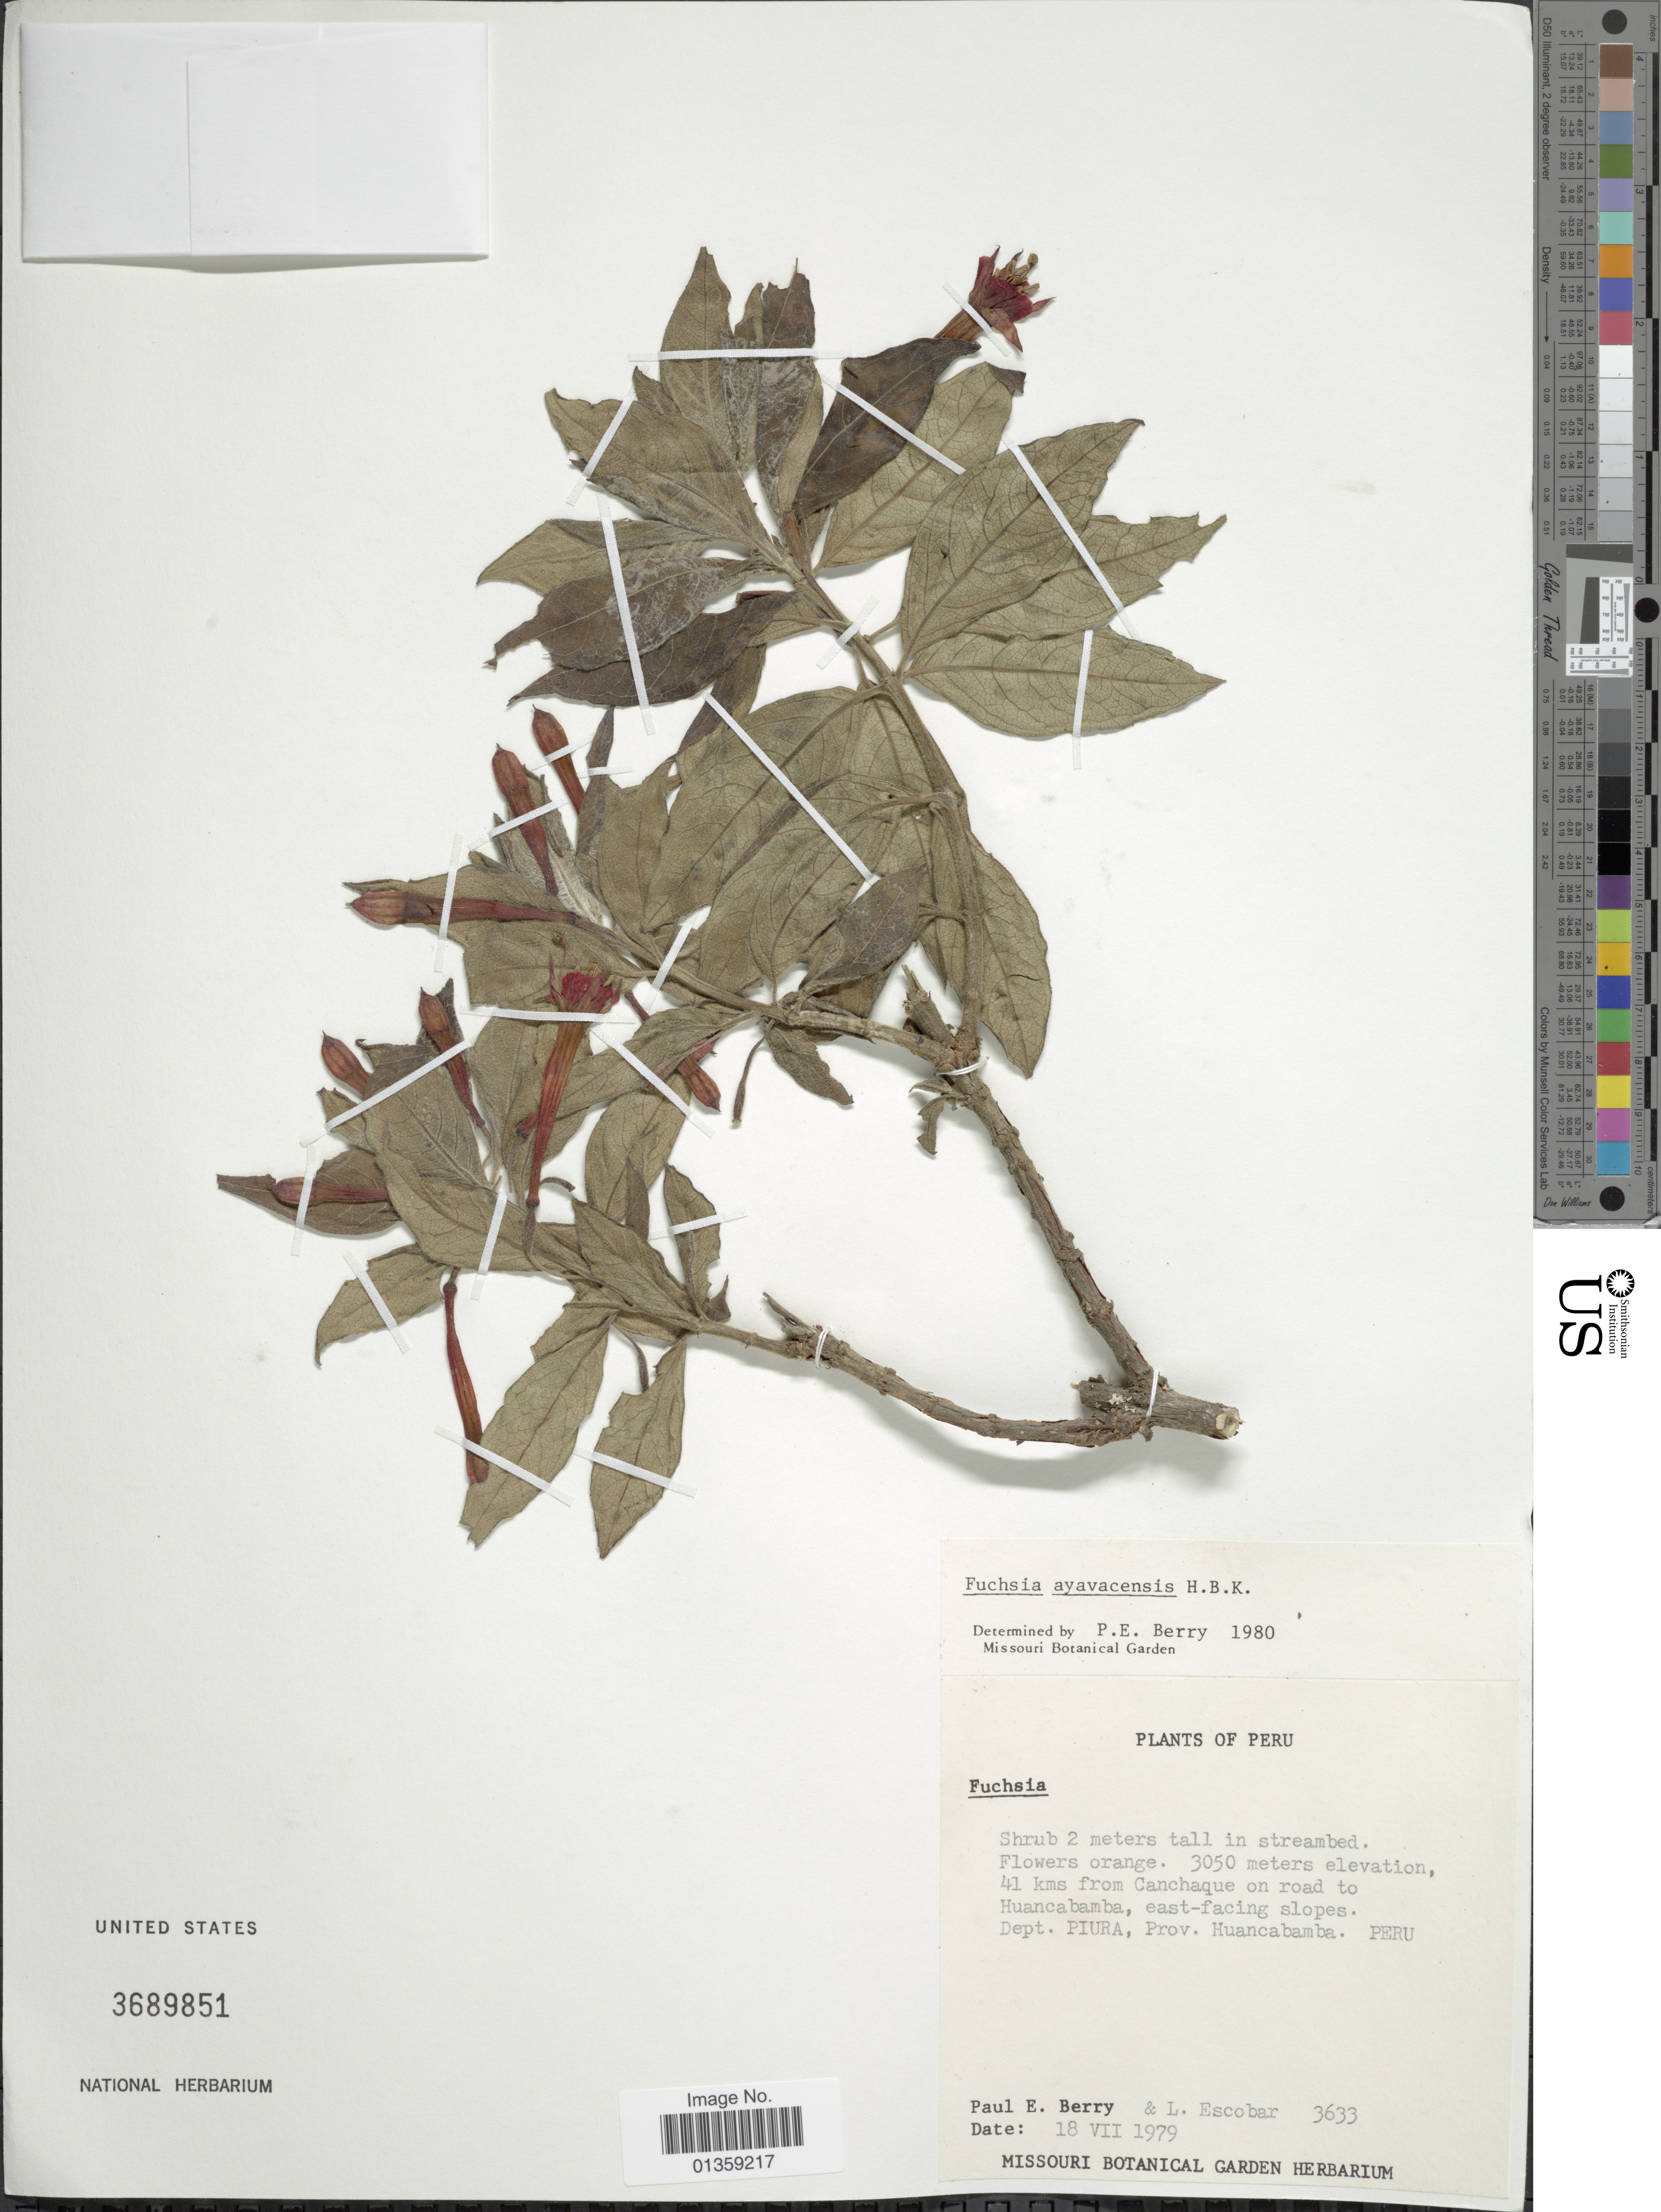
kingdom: Plantae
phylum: Tracheophyta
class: Magnoliopsida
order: Myrtales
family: Onagraceae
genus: Fuchsia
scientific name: Fuchsia ayavacensis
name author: Kunth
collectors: P. E. Berry & L. Escobar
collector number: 3633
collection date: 1979-07-18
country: Peru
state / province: Piura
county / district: Huancabamba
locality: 41 kms from Canchaque on road to Huancabamba, east-facing slopes.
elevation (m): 3050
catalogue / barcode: US 3689851